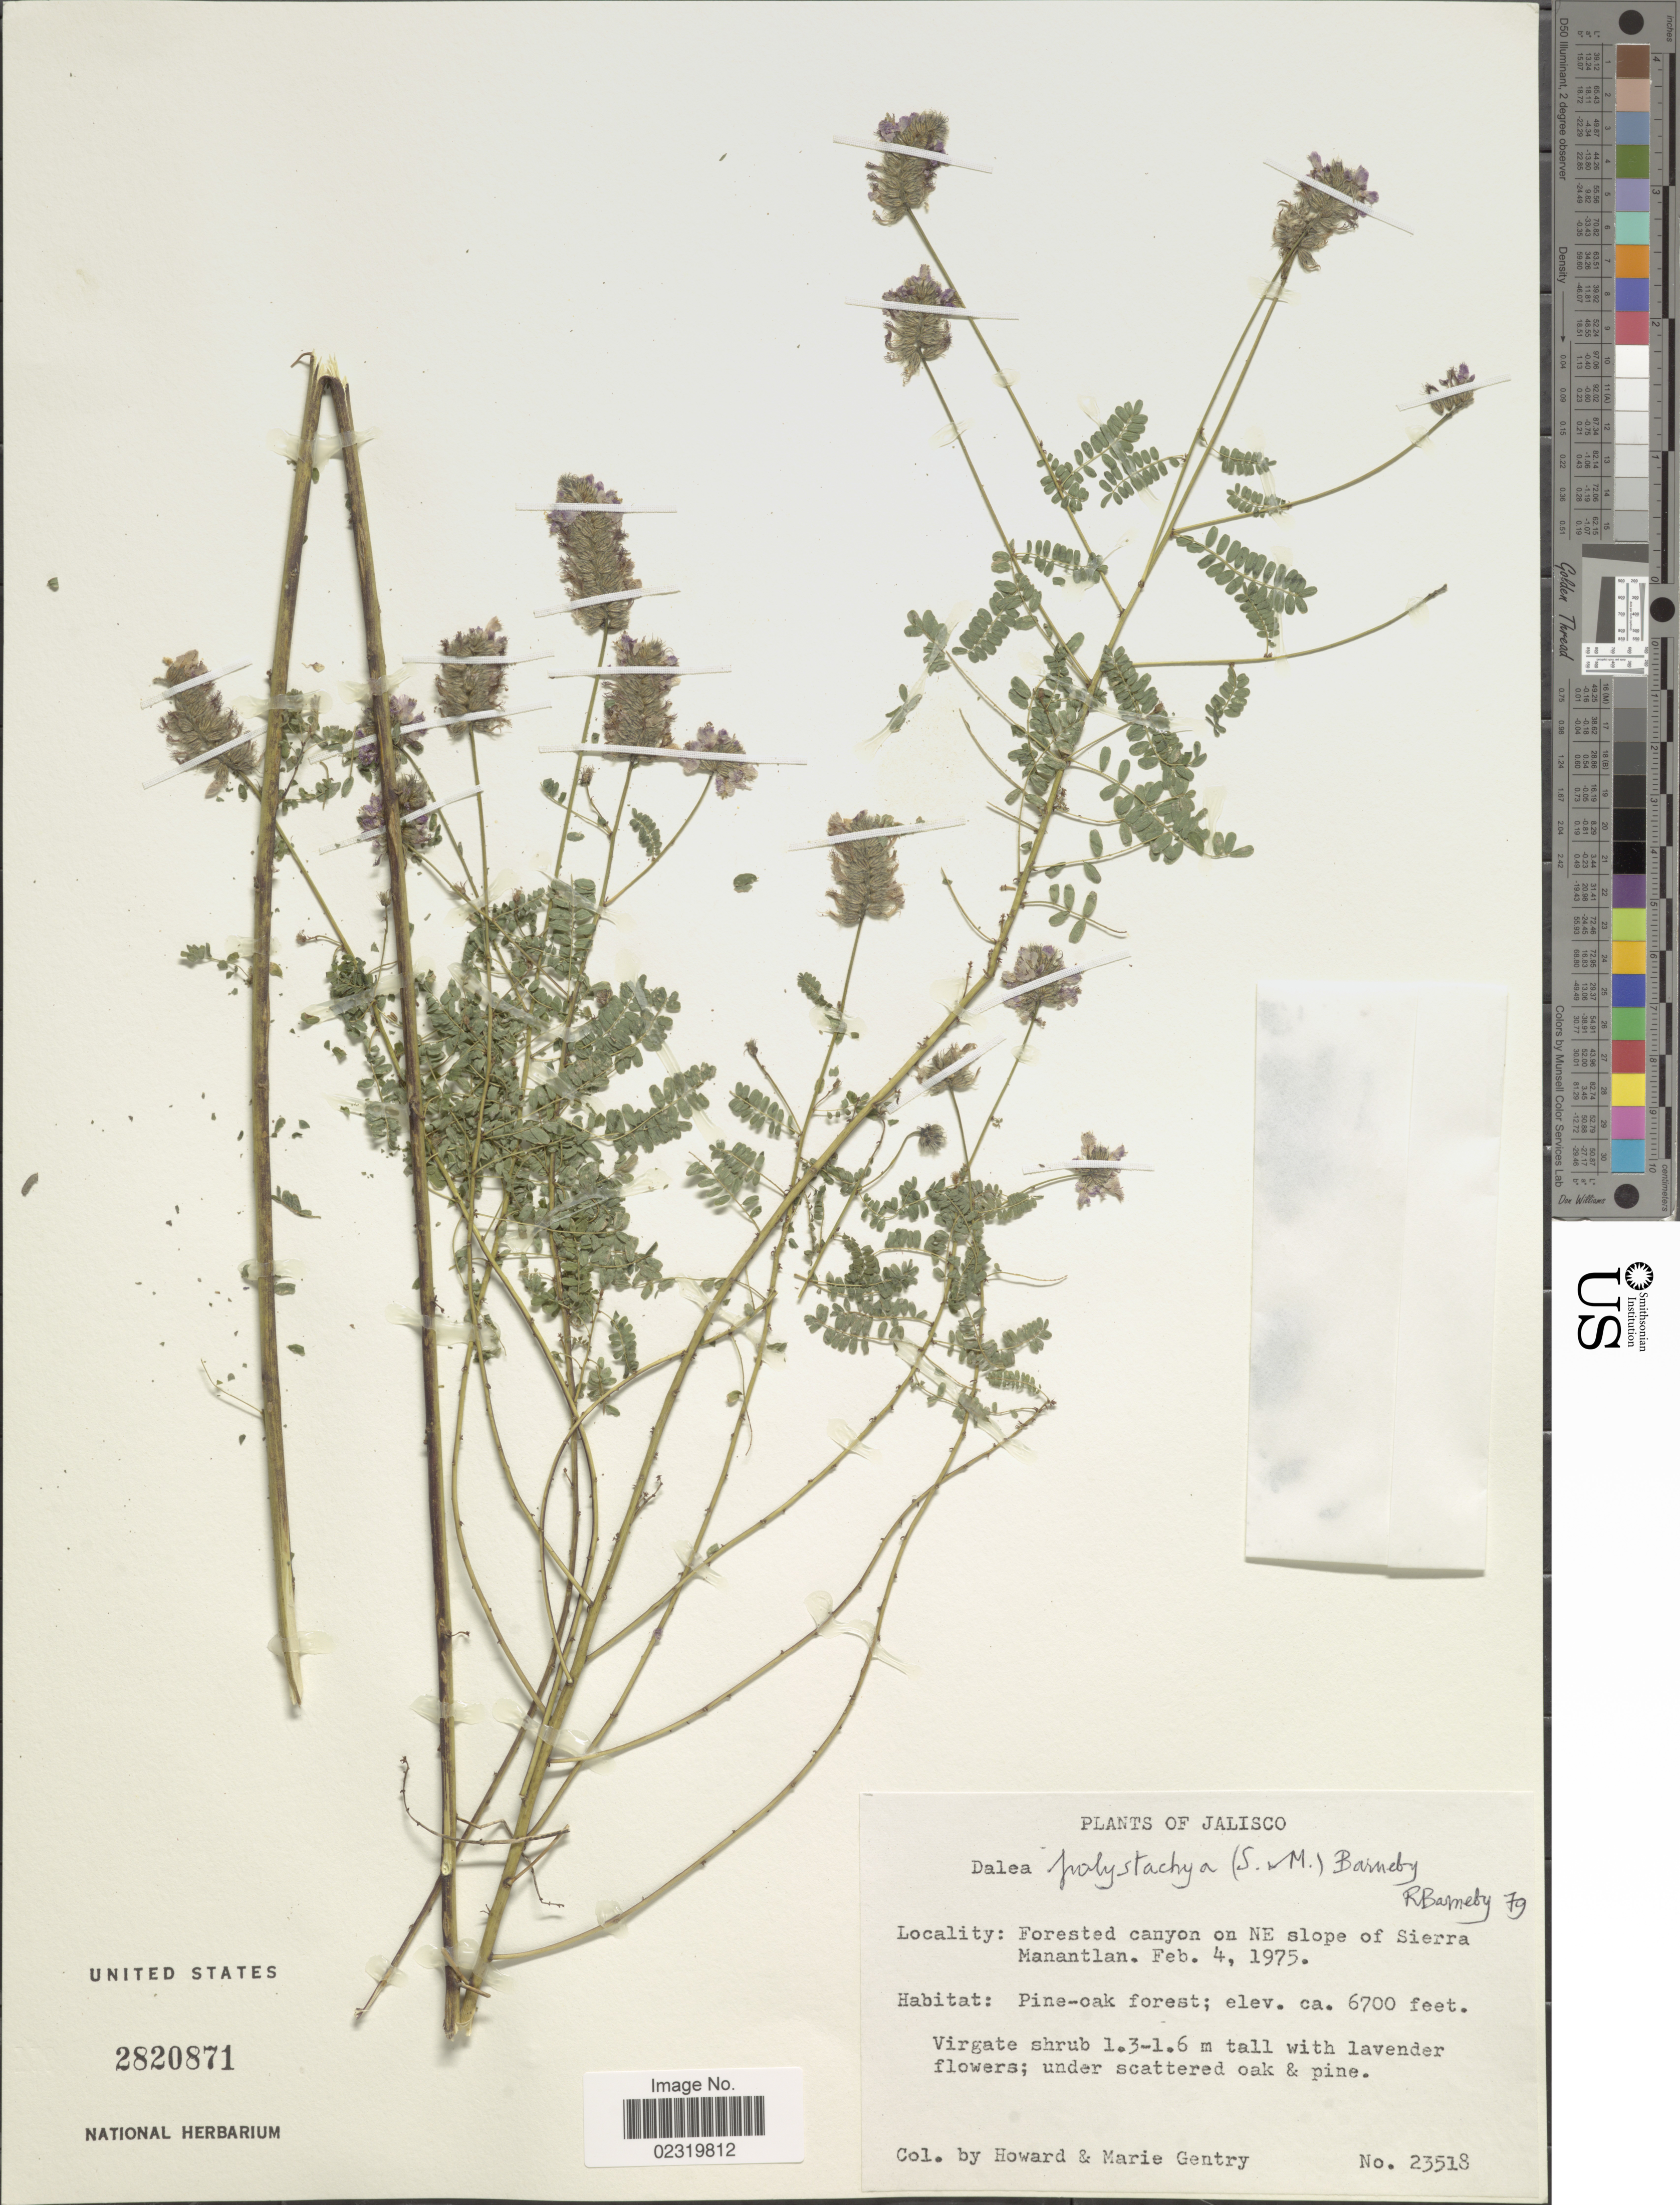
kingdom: Plantae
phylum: Tracheophyta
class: Magnoliopsida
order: Fabales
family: Fabaceae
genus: Dalea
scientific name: Dalea polystachya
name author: (Sessé & Moc.) Barneby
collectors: H. S. Gentry & M. Gentry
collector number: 23518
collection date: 1975-02-04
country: Mexico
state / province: Jalisco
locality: Forested canyon on NE slopes of Sierra Manantlan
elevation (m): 2042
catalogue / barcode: US 2820871